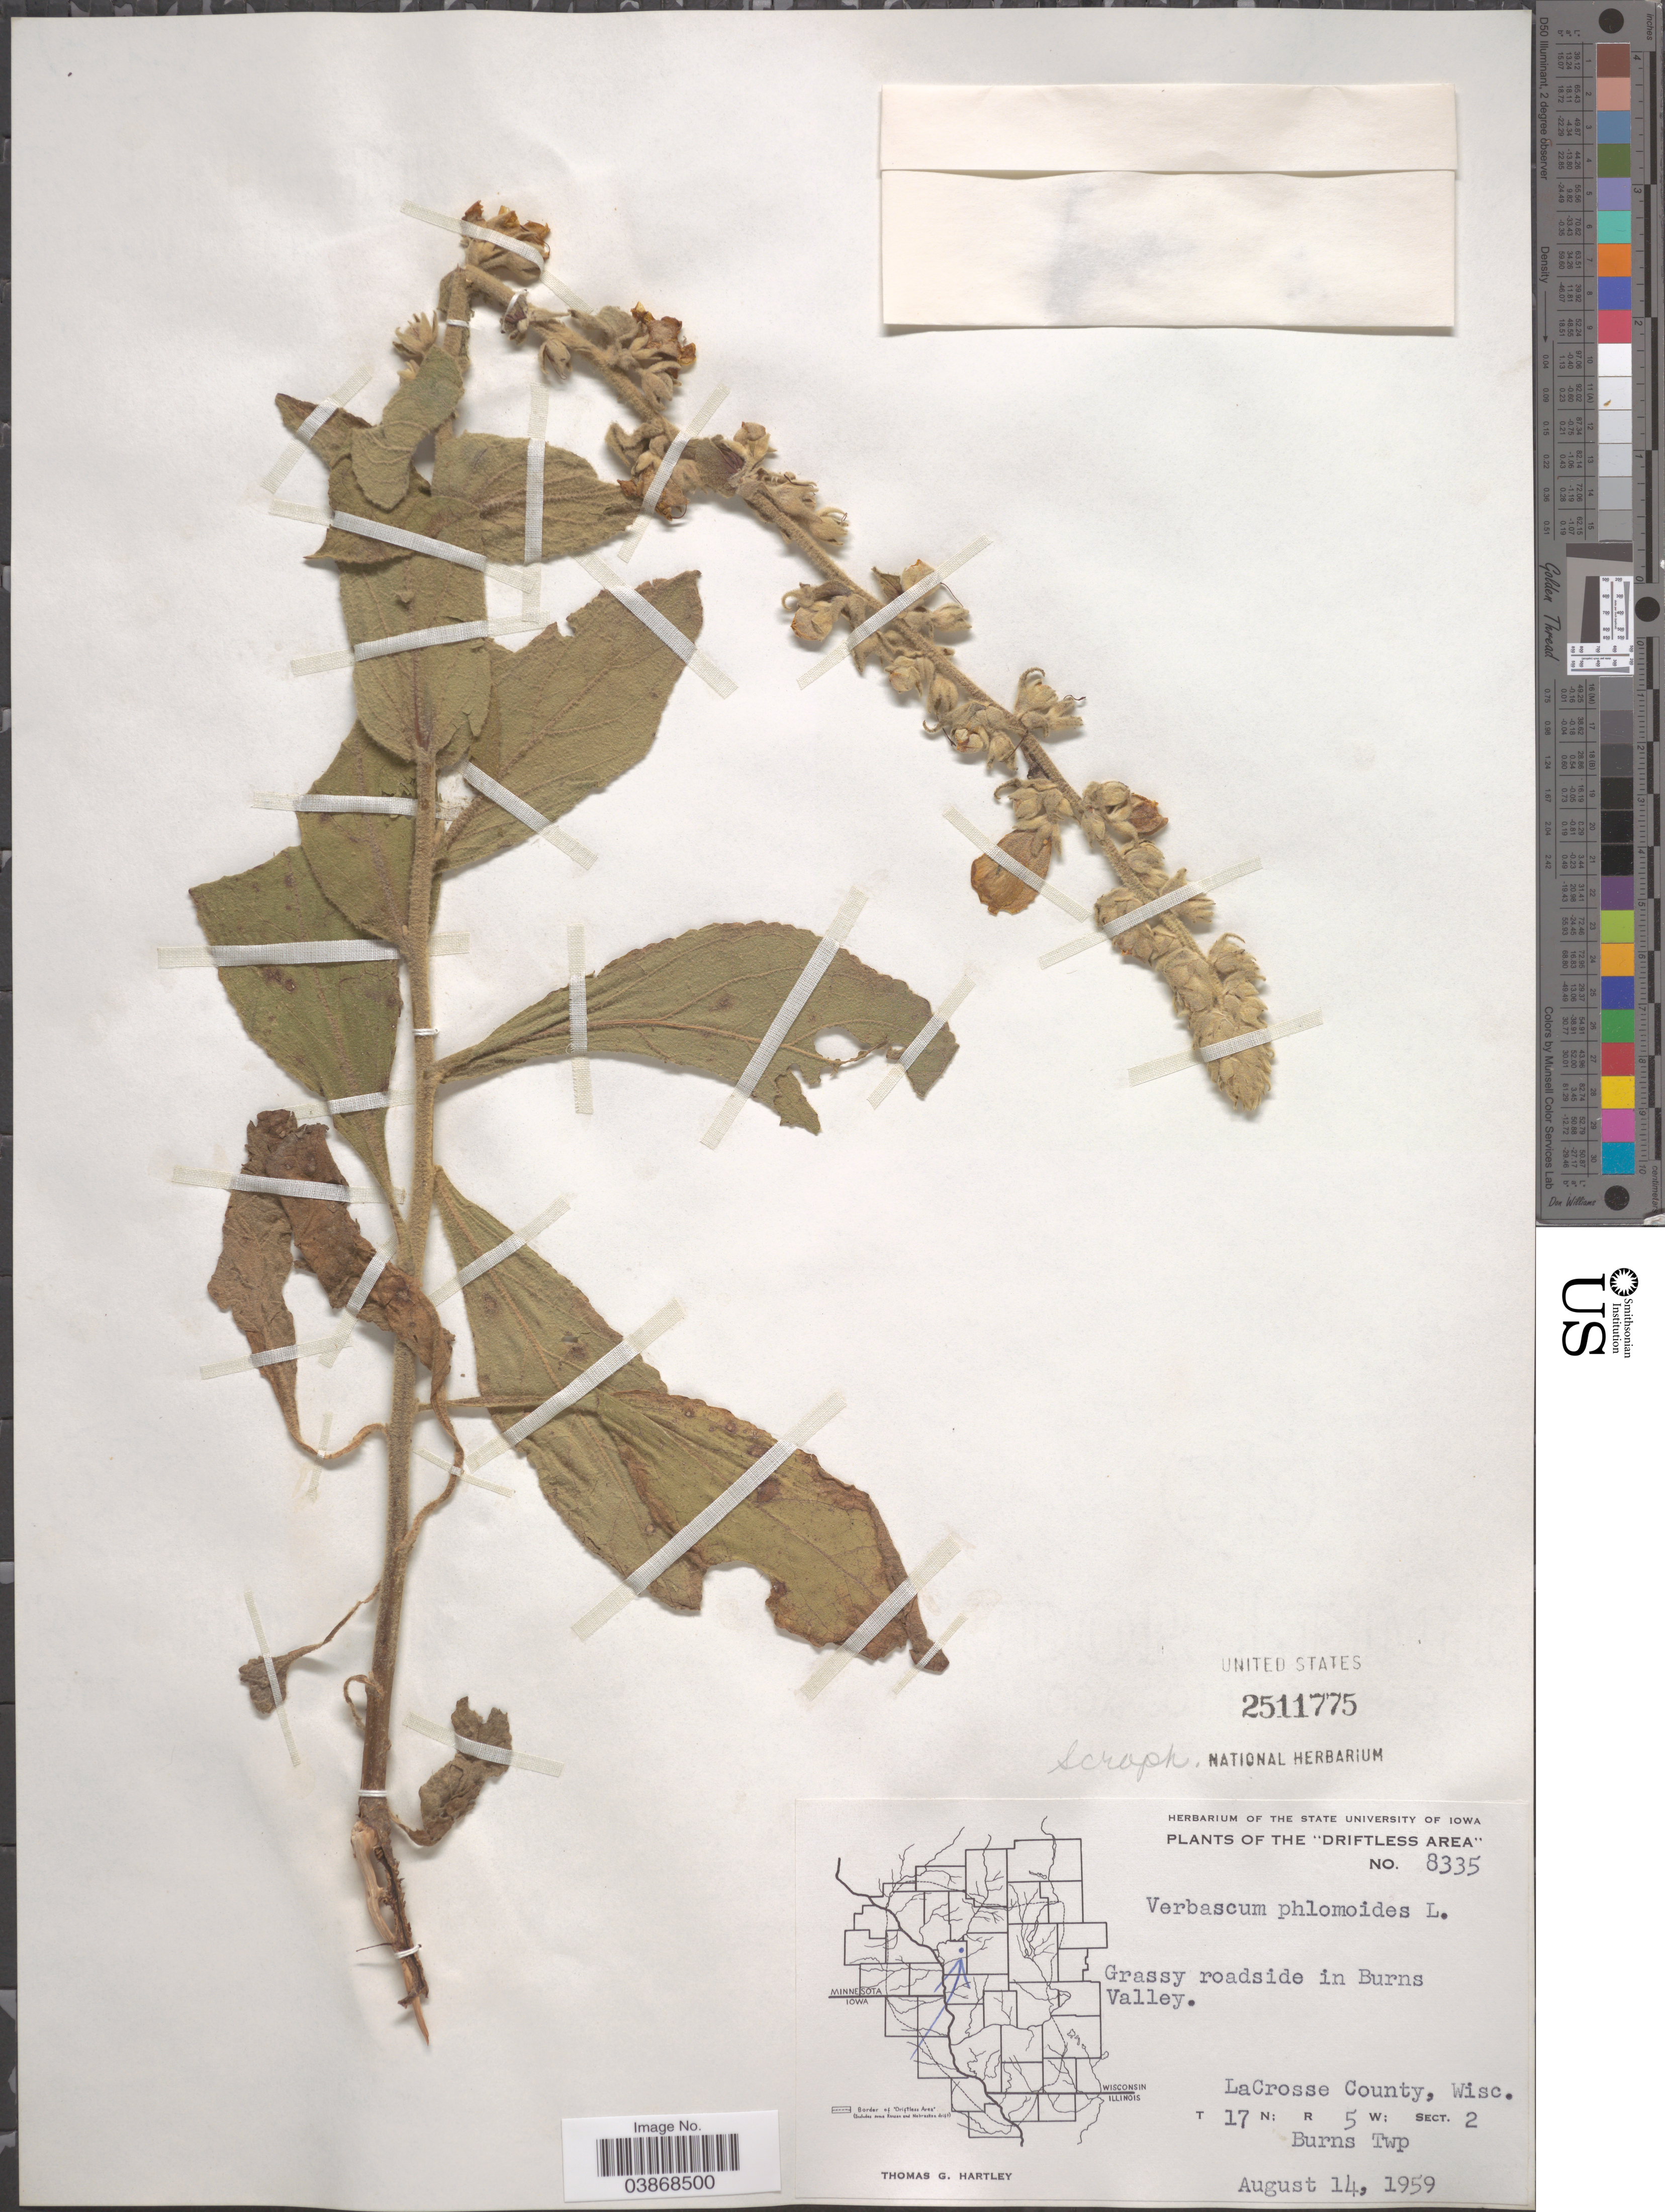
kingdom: Plantae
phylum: Tracheophyta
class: Magnoliopsida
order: Lamiales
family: Scrophulariaceae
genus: Verbascum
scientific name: Verbascum phlomoides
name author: L.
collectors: T. G. Hartley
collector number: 8335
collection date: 1959-08-14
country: United States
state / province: Wisconsin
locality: The "Driftless Area". In Burns Valley. LaCrosse County. T 17 N; R 5 W; Sect. 2. Burns Twp.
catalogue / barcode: US 2511775